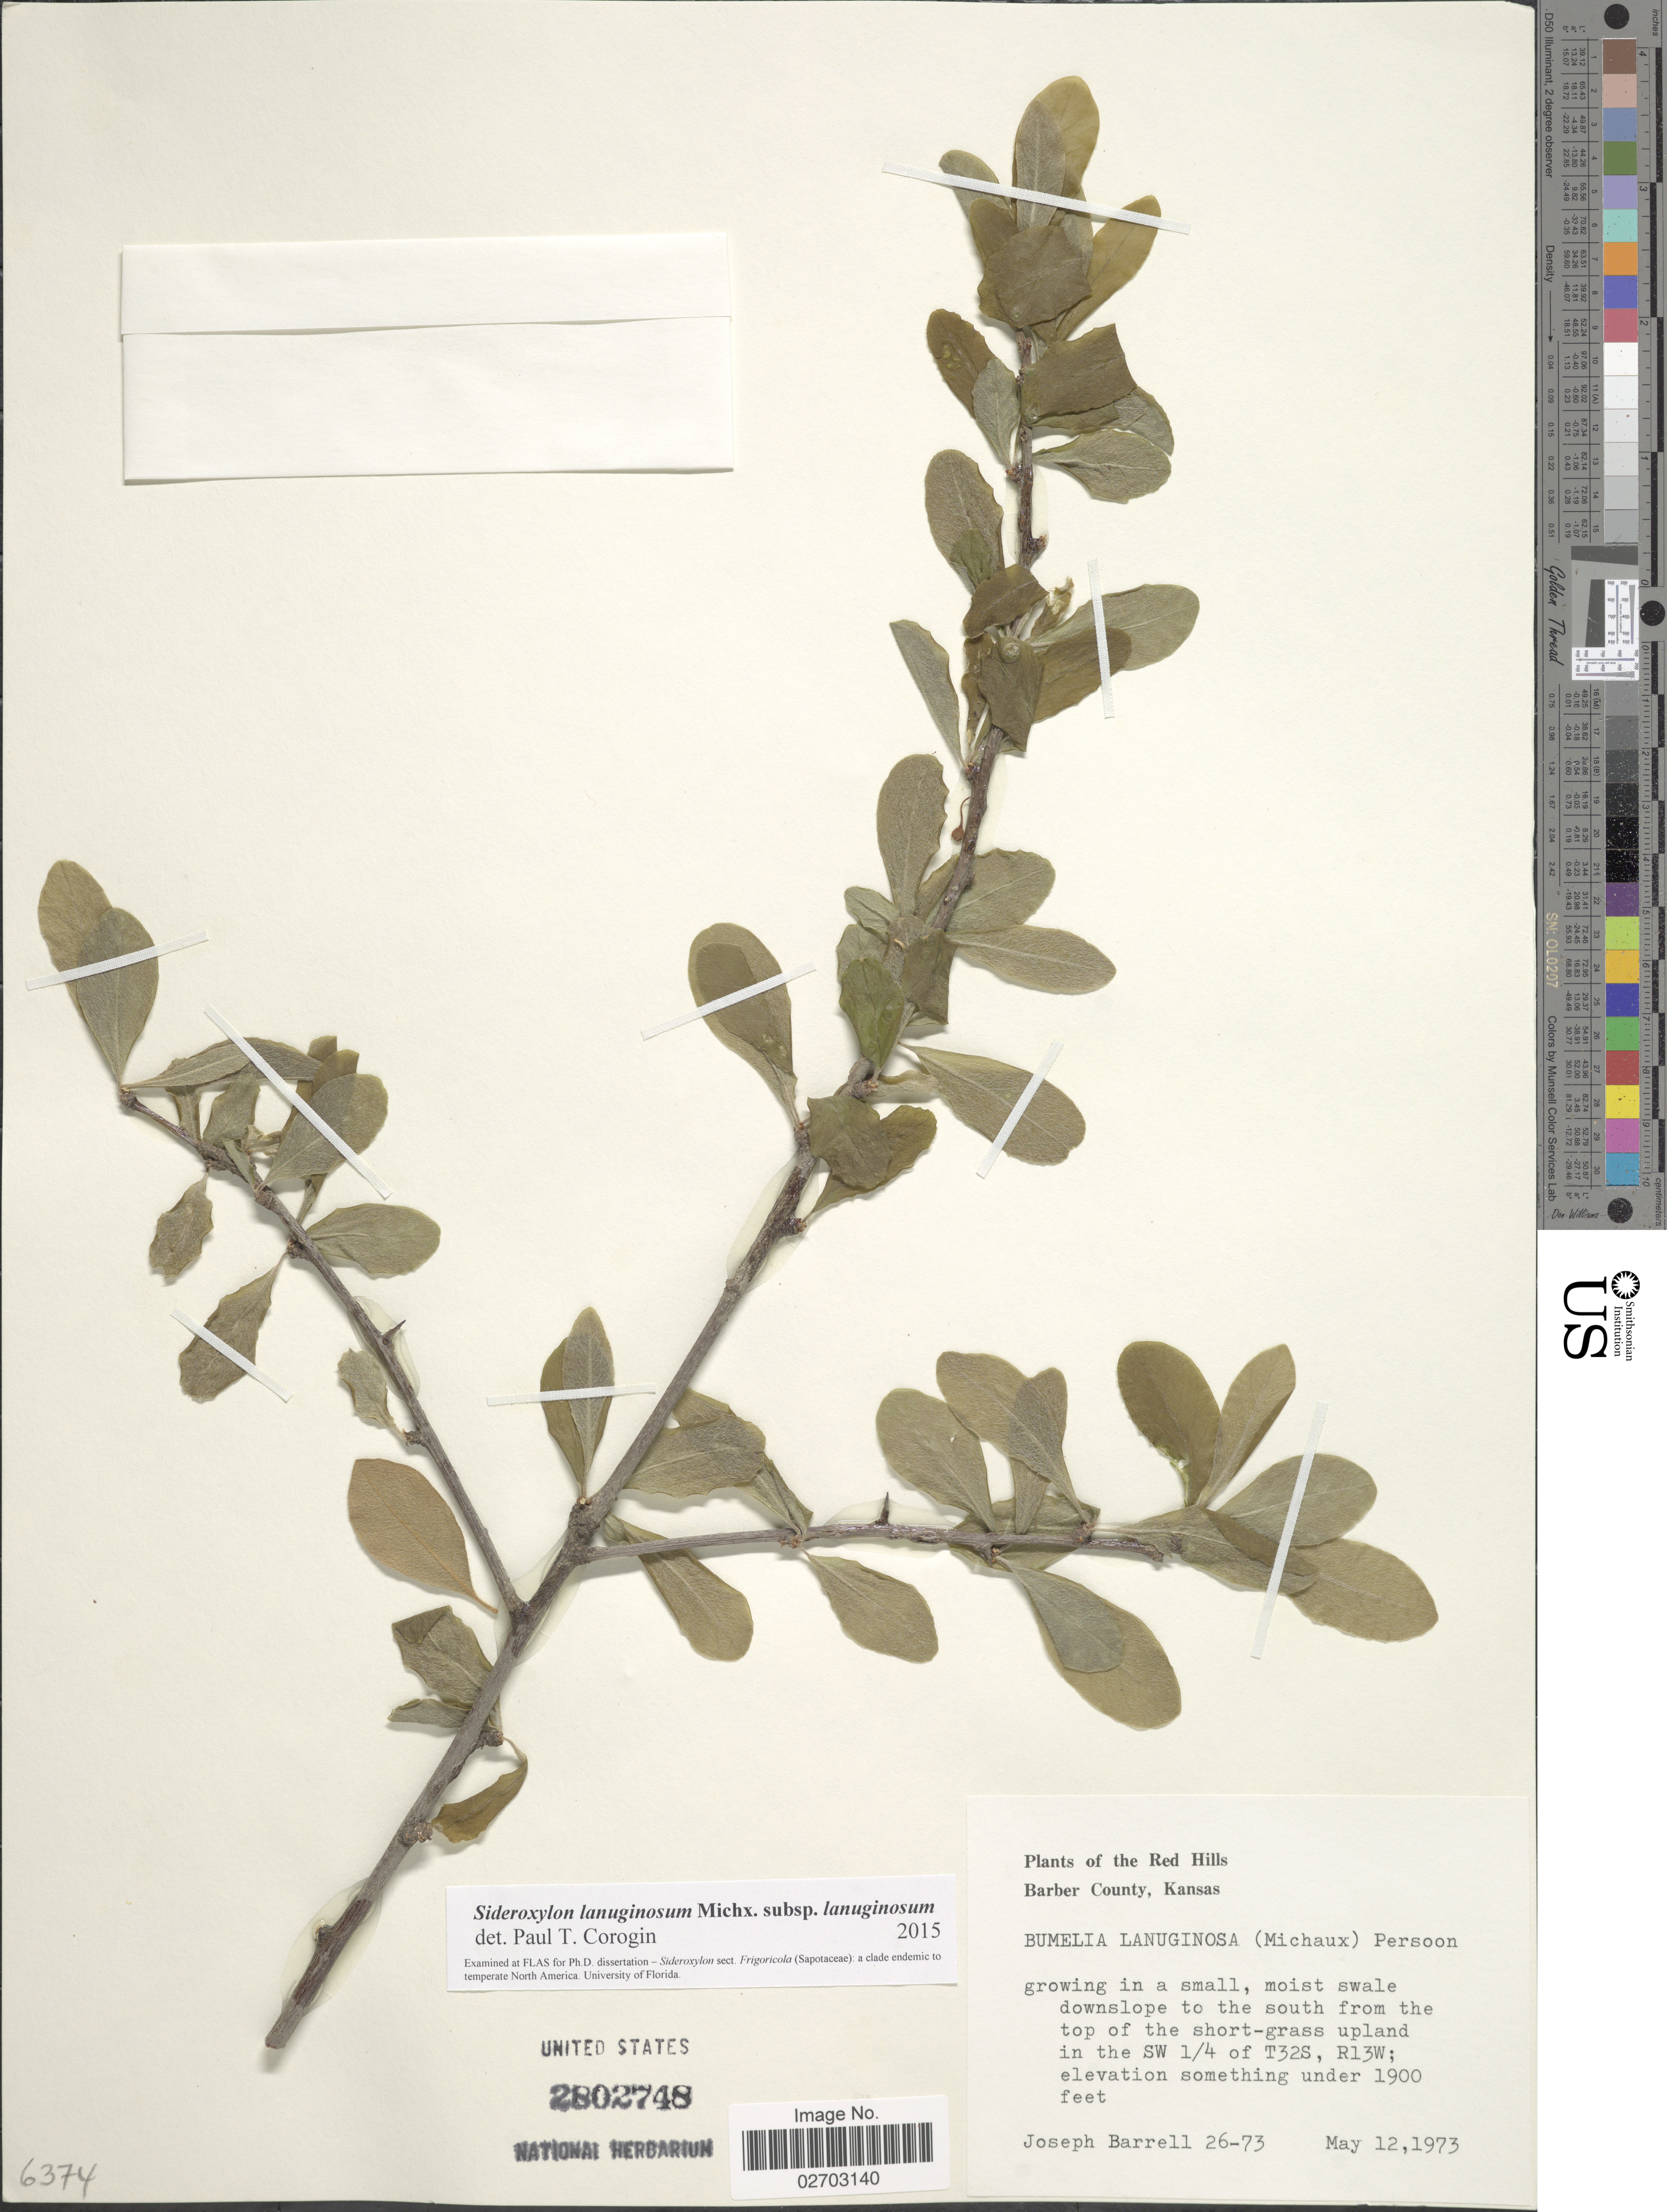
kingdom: Plantae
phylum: Tracheophyta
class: Magnoliopsida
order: Ericales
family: Sapotaceae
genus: Sideroxylon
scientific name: Sideroxylon lanuginosum subsp. lanuginosum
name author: Michx.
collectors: J. Barrell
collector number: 26-73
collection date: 1973-05-12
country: United States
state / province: Kansas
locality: Red Hills, Barber County, moist swale downslope to the south from the top of the short-grass upland in the SW 1/4 of T32S, R13W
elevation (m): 579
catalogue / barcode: US 2802748